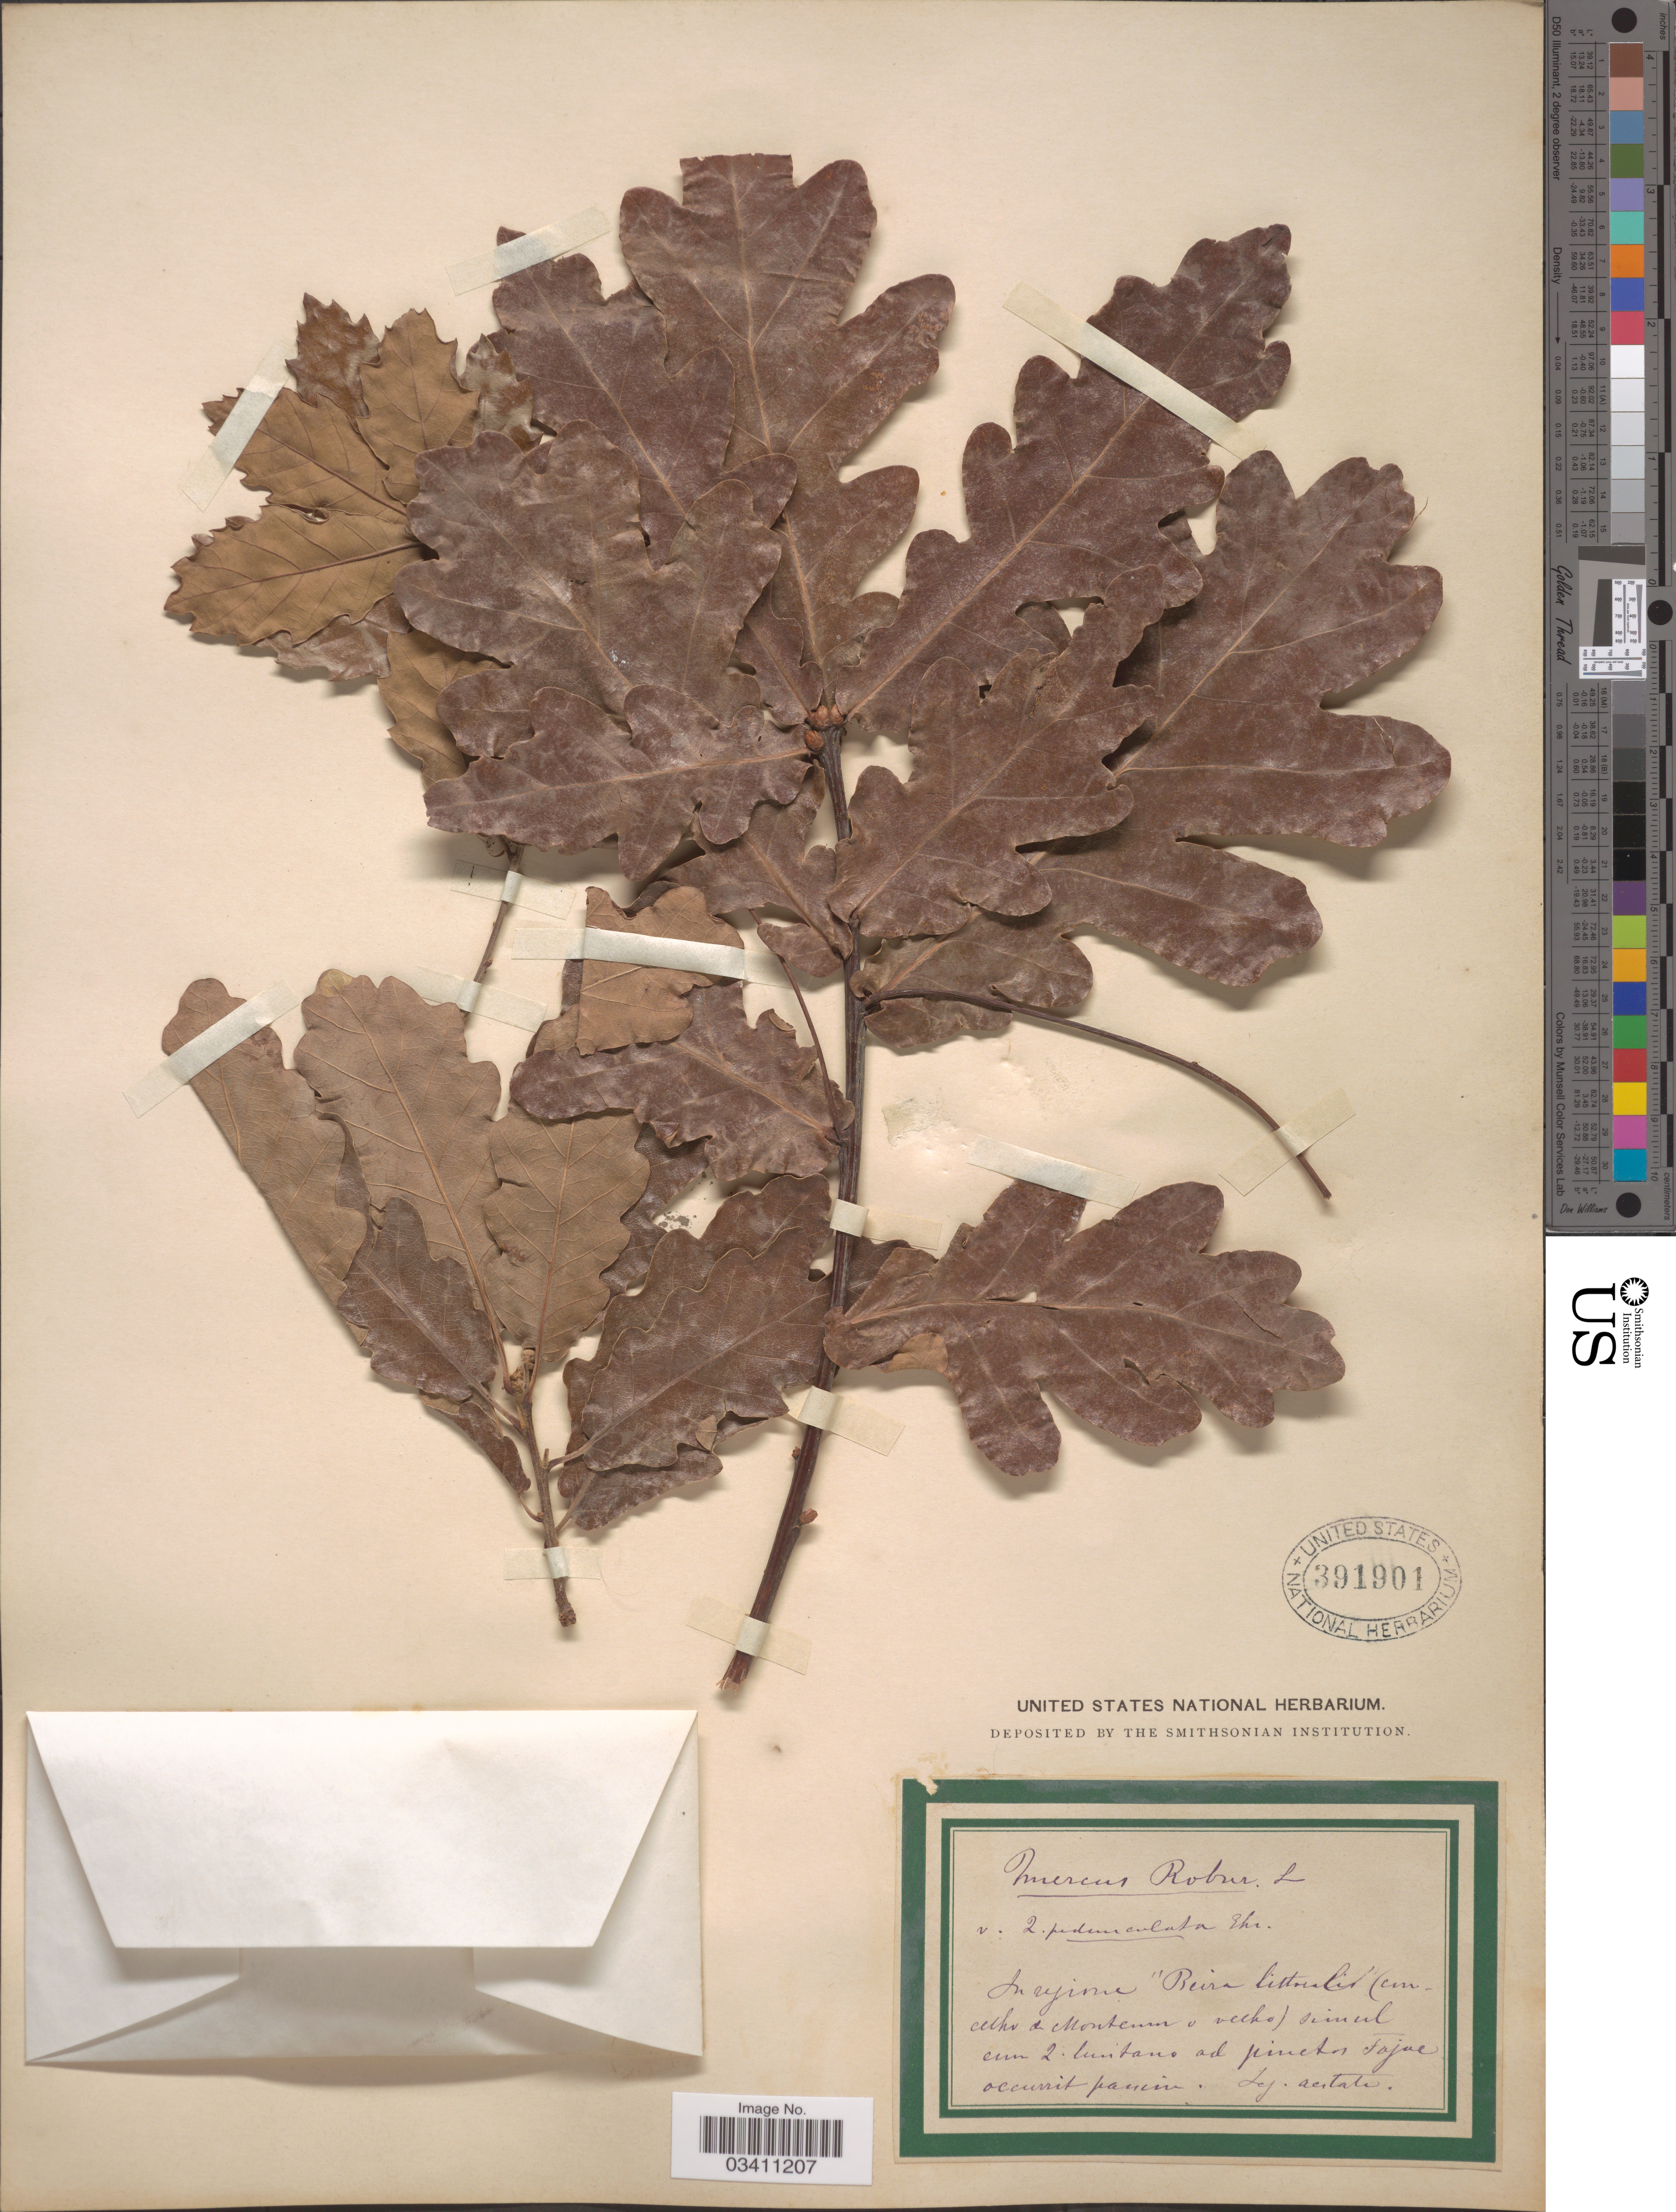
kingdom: Plantae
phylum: Tracheophyta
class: Magnoliopsida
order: Fagales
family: Fagaceae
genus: Quercus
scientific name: Quercus robur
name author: L.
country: Portugal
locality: In regione Beira littoralis (cmcelho de Montenun v velho) simul cum 2. limitano ad pinetis Fojue occurrit panine. [interpreted]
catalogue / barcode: US 391901